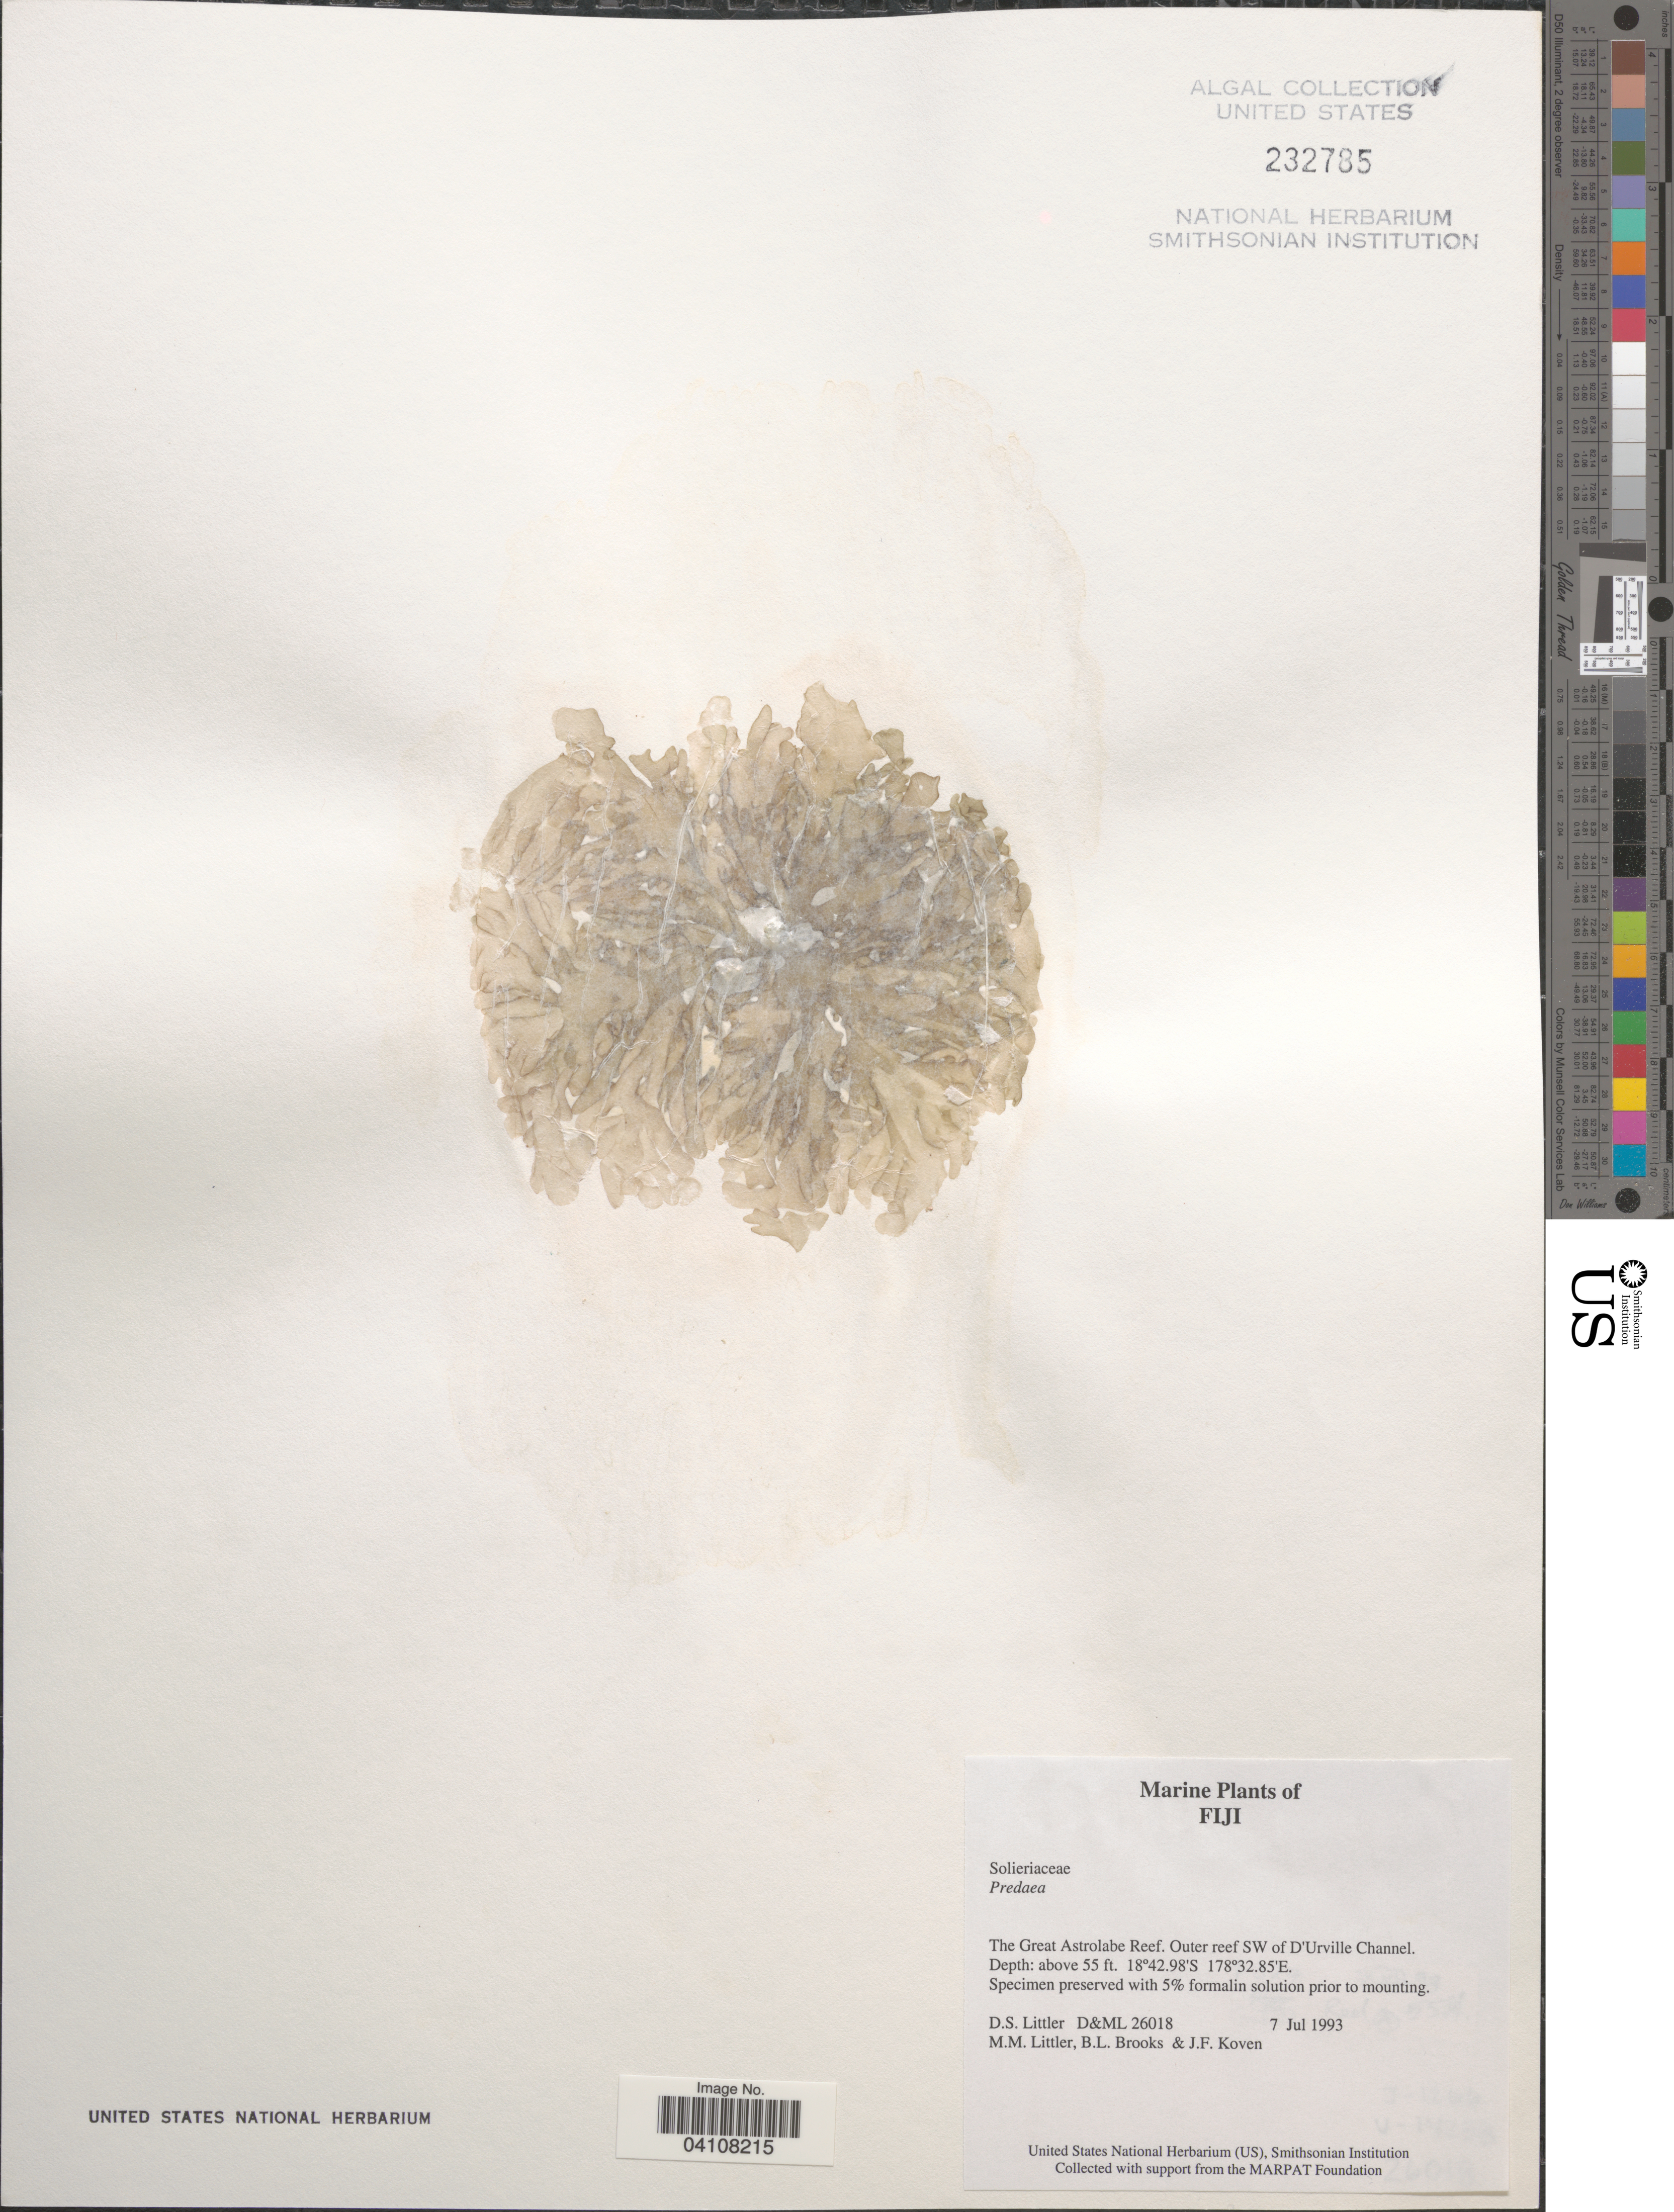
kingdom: Plantae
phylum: Rhodophyta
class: Florideophyceae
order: Nemastomatales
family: Nemastomataceae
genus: Predaea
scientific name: Predaea sp.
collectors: D. S. Littler, B. Brooks & J. Koven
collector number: D&ML26018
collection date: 1993-07-07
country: Fiji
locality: The Great Astrolabe Reef. Outer reef SW of D'Urville Channel.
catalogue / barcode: US 232785